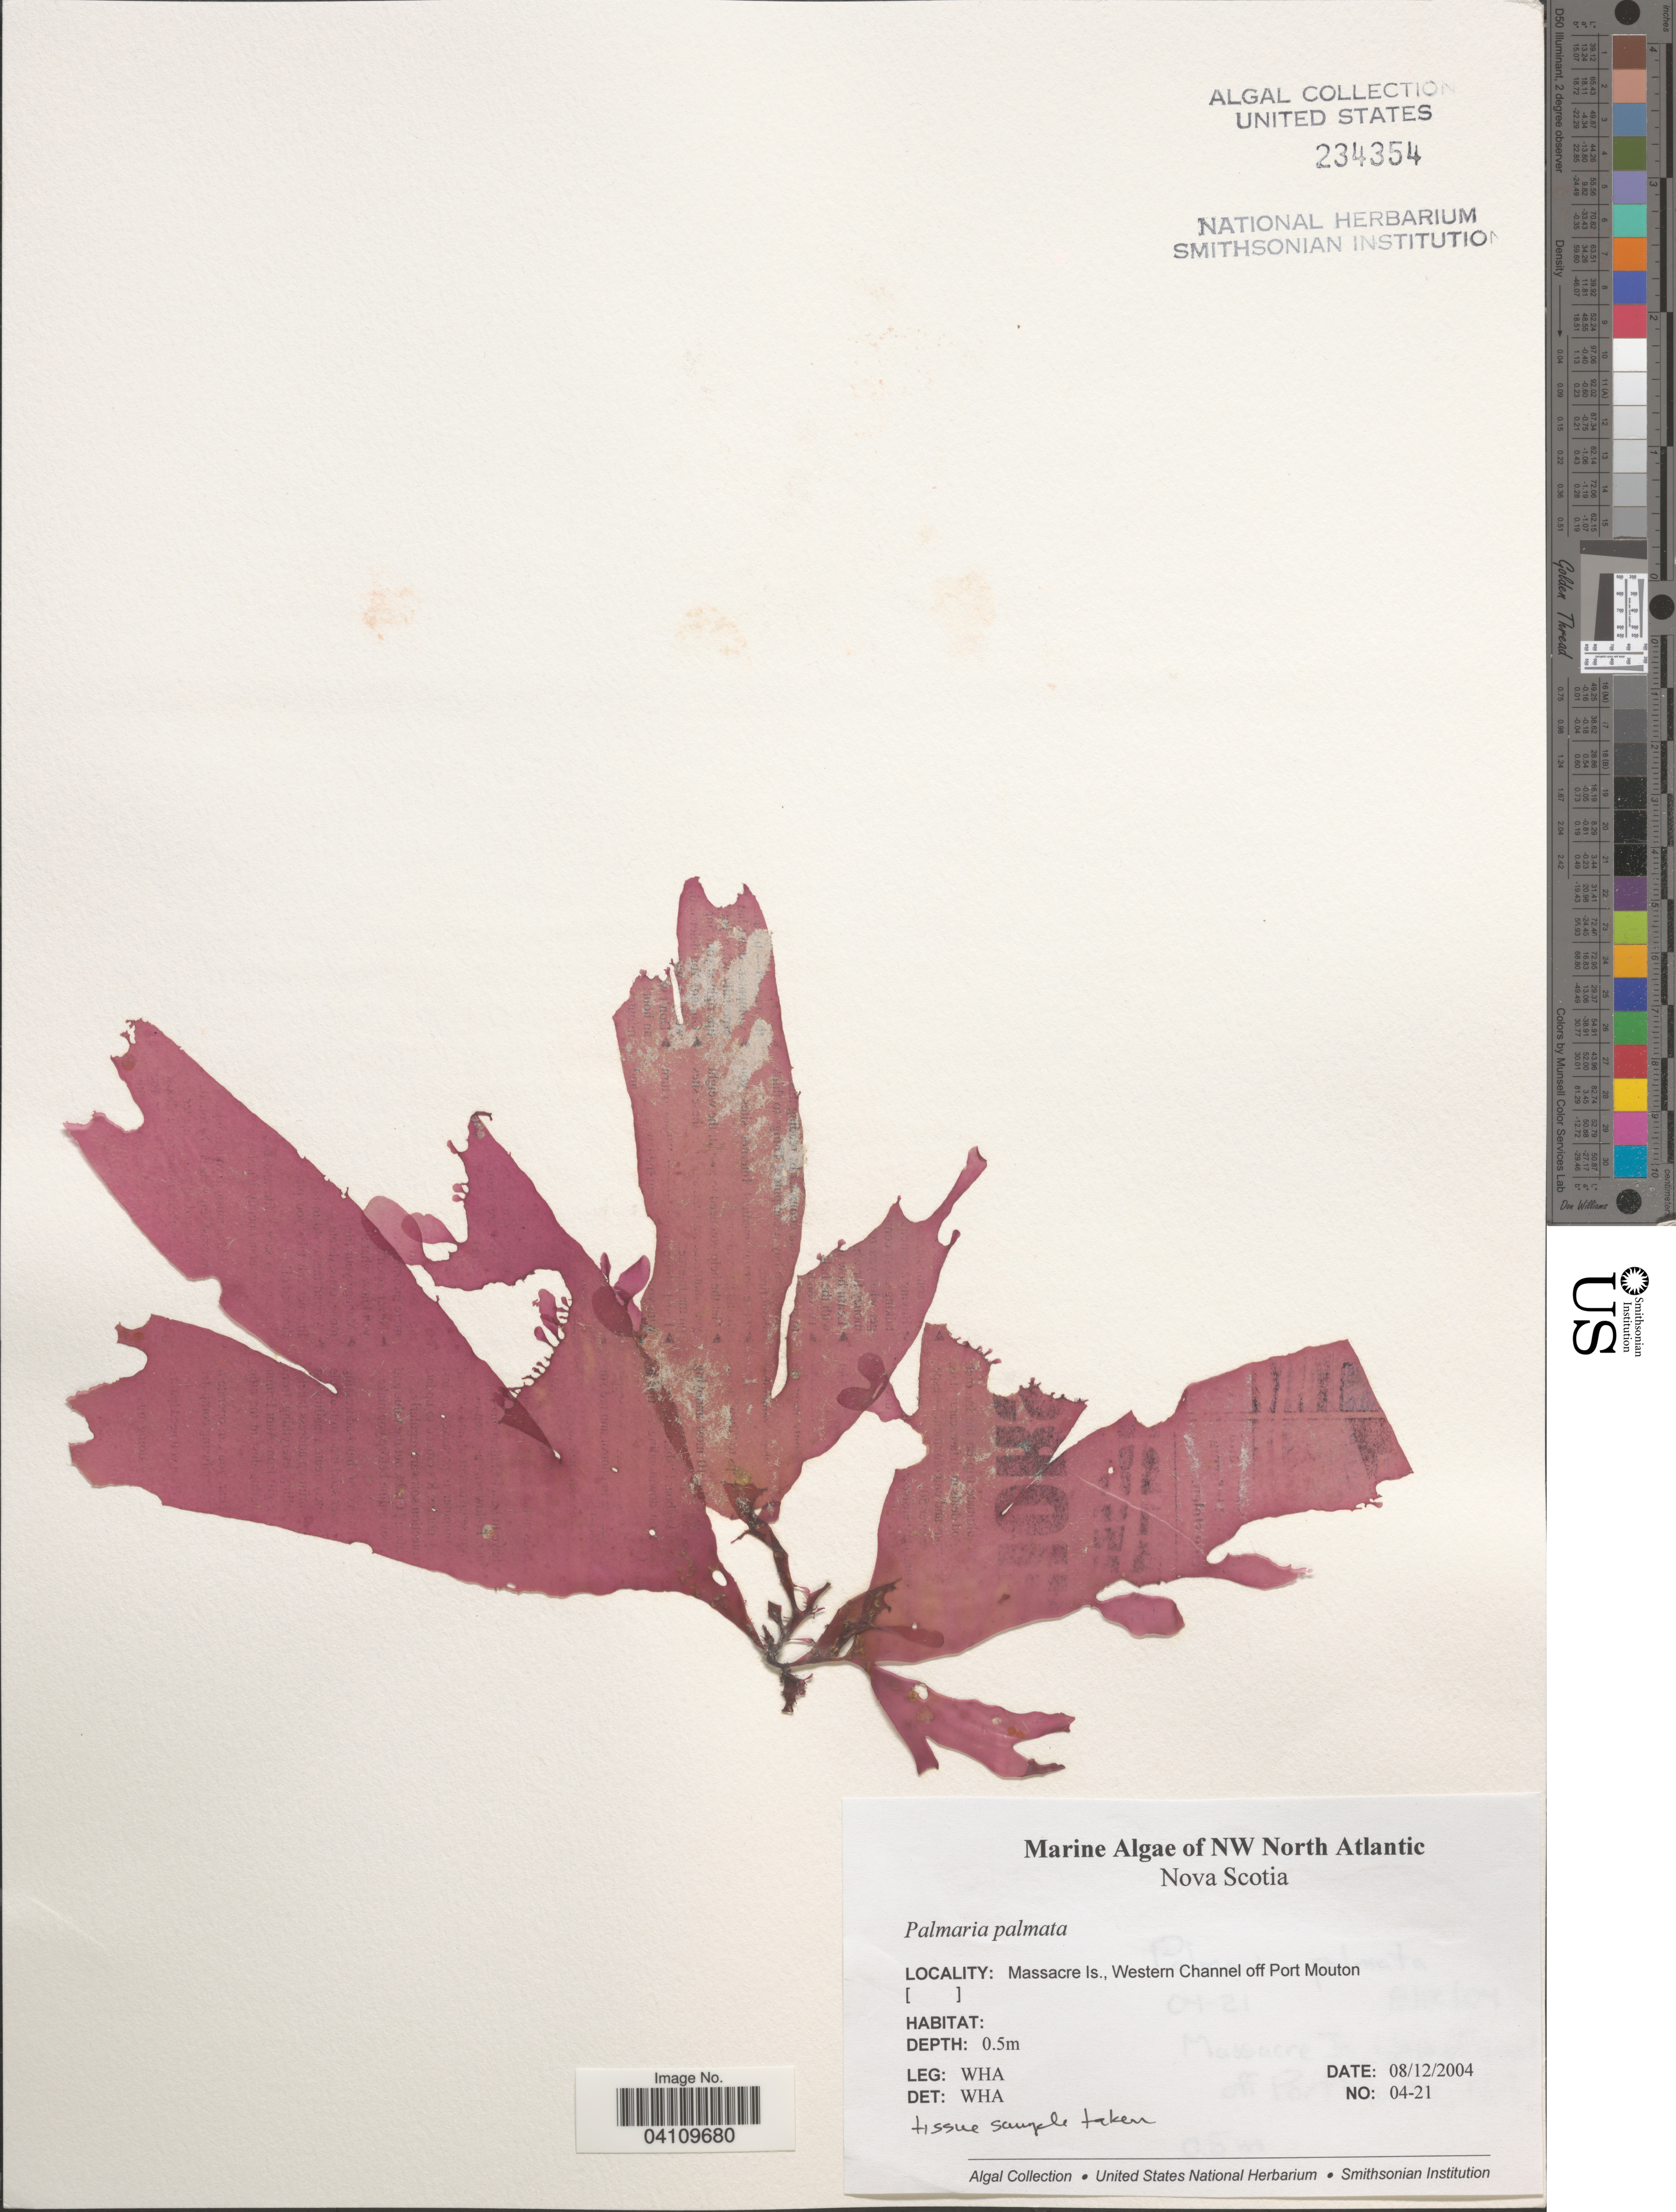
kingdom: Plantae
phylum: Rhodophyta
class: Florideophyceae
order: Palmariales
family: Palmariaceae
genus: Palmaria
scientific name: Palmaria palmata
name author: (L.) F. Weber & D. Mohr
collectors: W. H. Adey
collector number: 04-21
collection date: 2004-12-08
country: Canada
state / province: Nova Scotia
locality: NW North Atlantic. Massacre Is., Western Channel off Port Mouton.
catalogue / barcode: US 234354